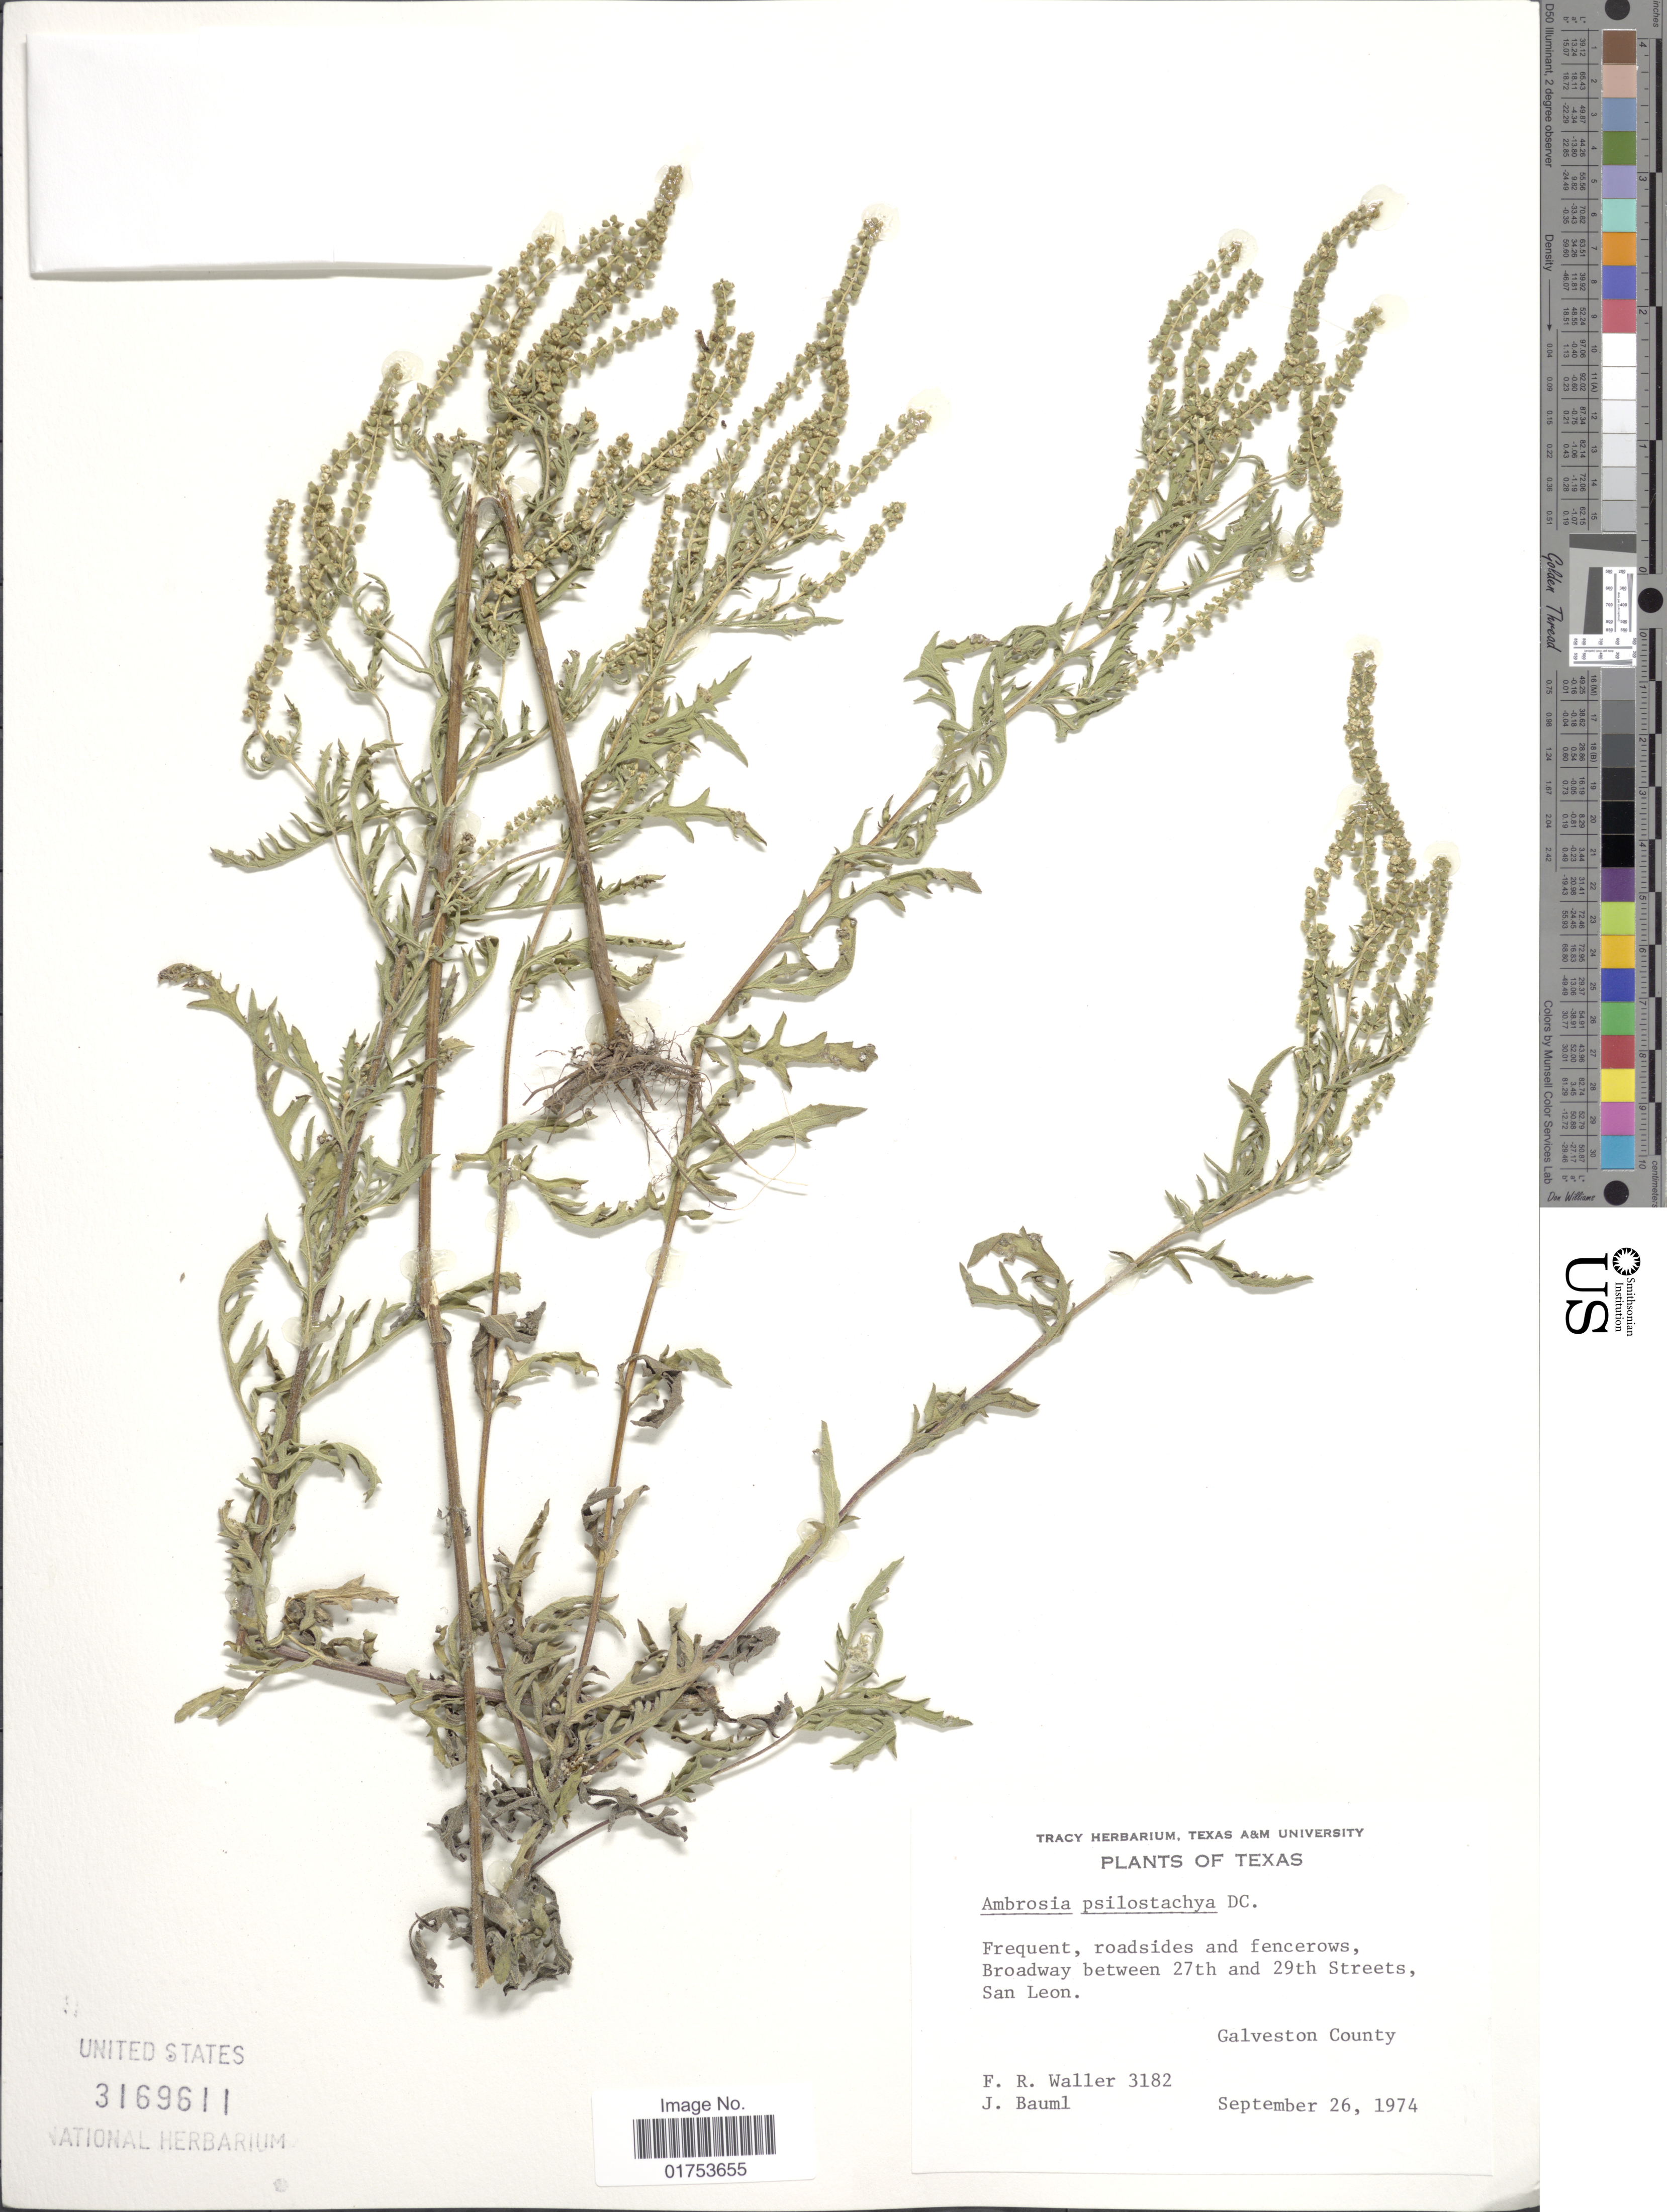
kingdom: Plantae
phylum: Tracheophyta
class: Magnoliopsida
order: Asterales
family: Asteraceae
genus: Ambrosia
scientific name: Ambrosia psilostachya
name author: DC.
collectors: F. R. Waller & J. Bauml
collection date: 1974-09-26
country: United States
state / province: Texas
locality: Broadway between 27th and 29th Streets, San Leon, Galveston County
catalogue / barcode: US 3169611